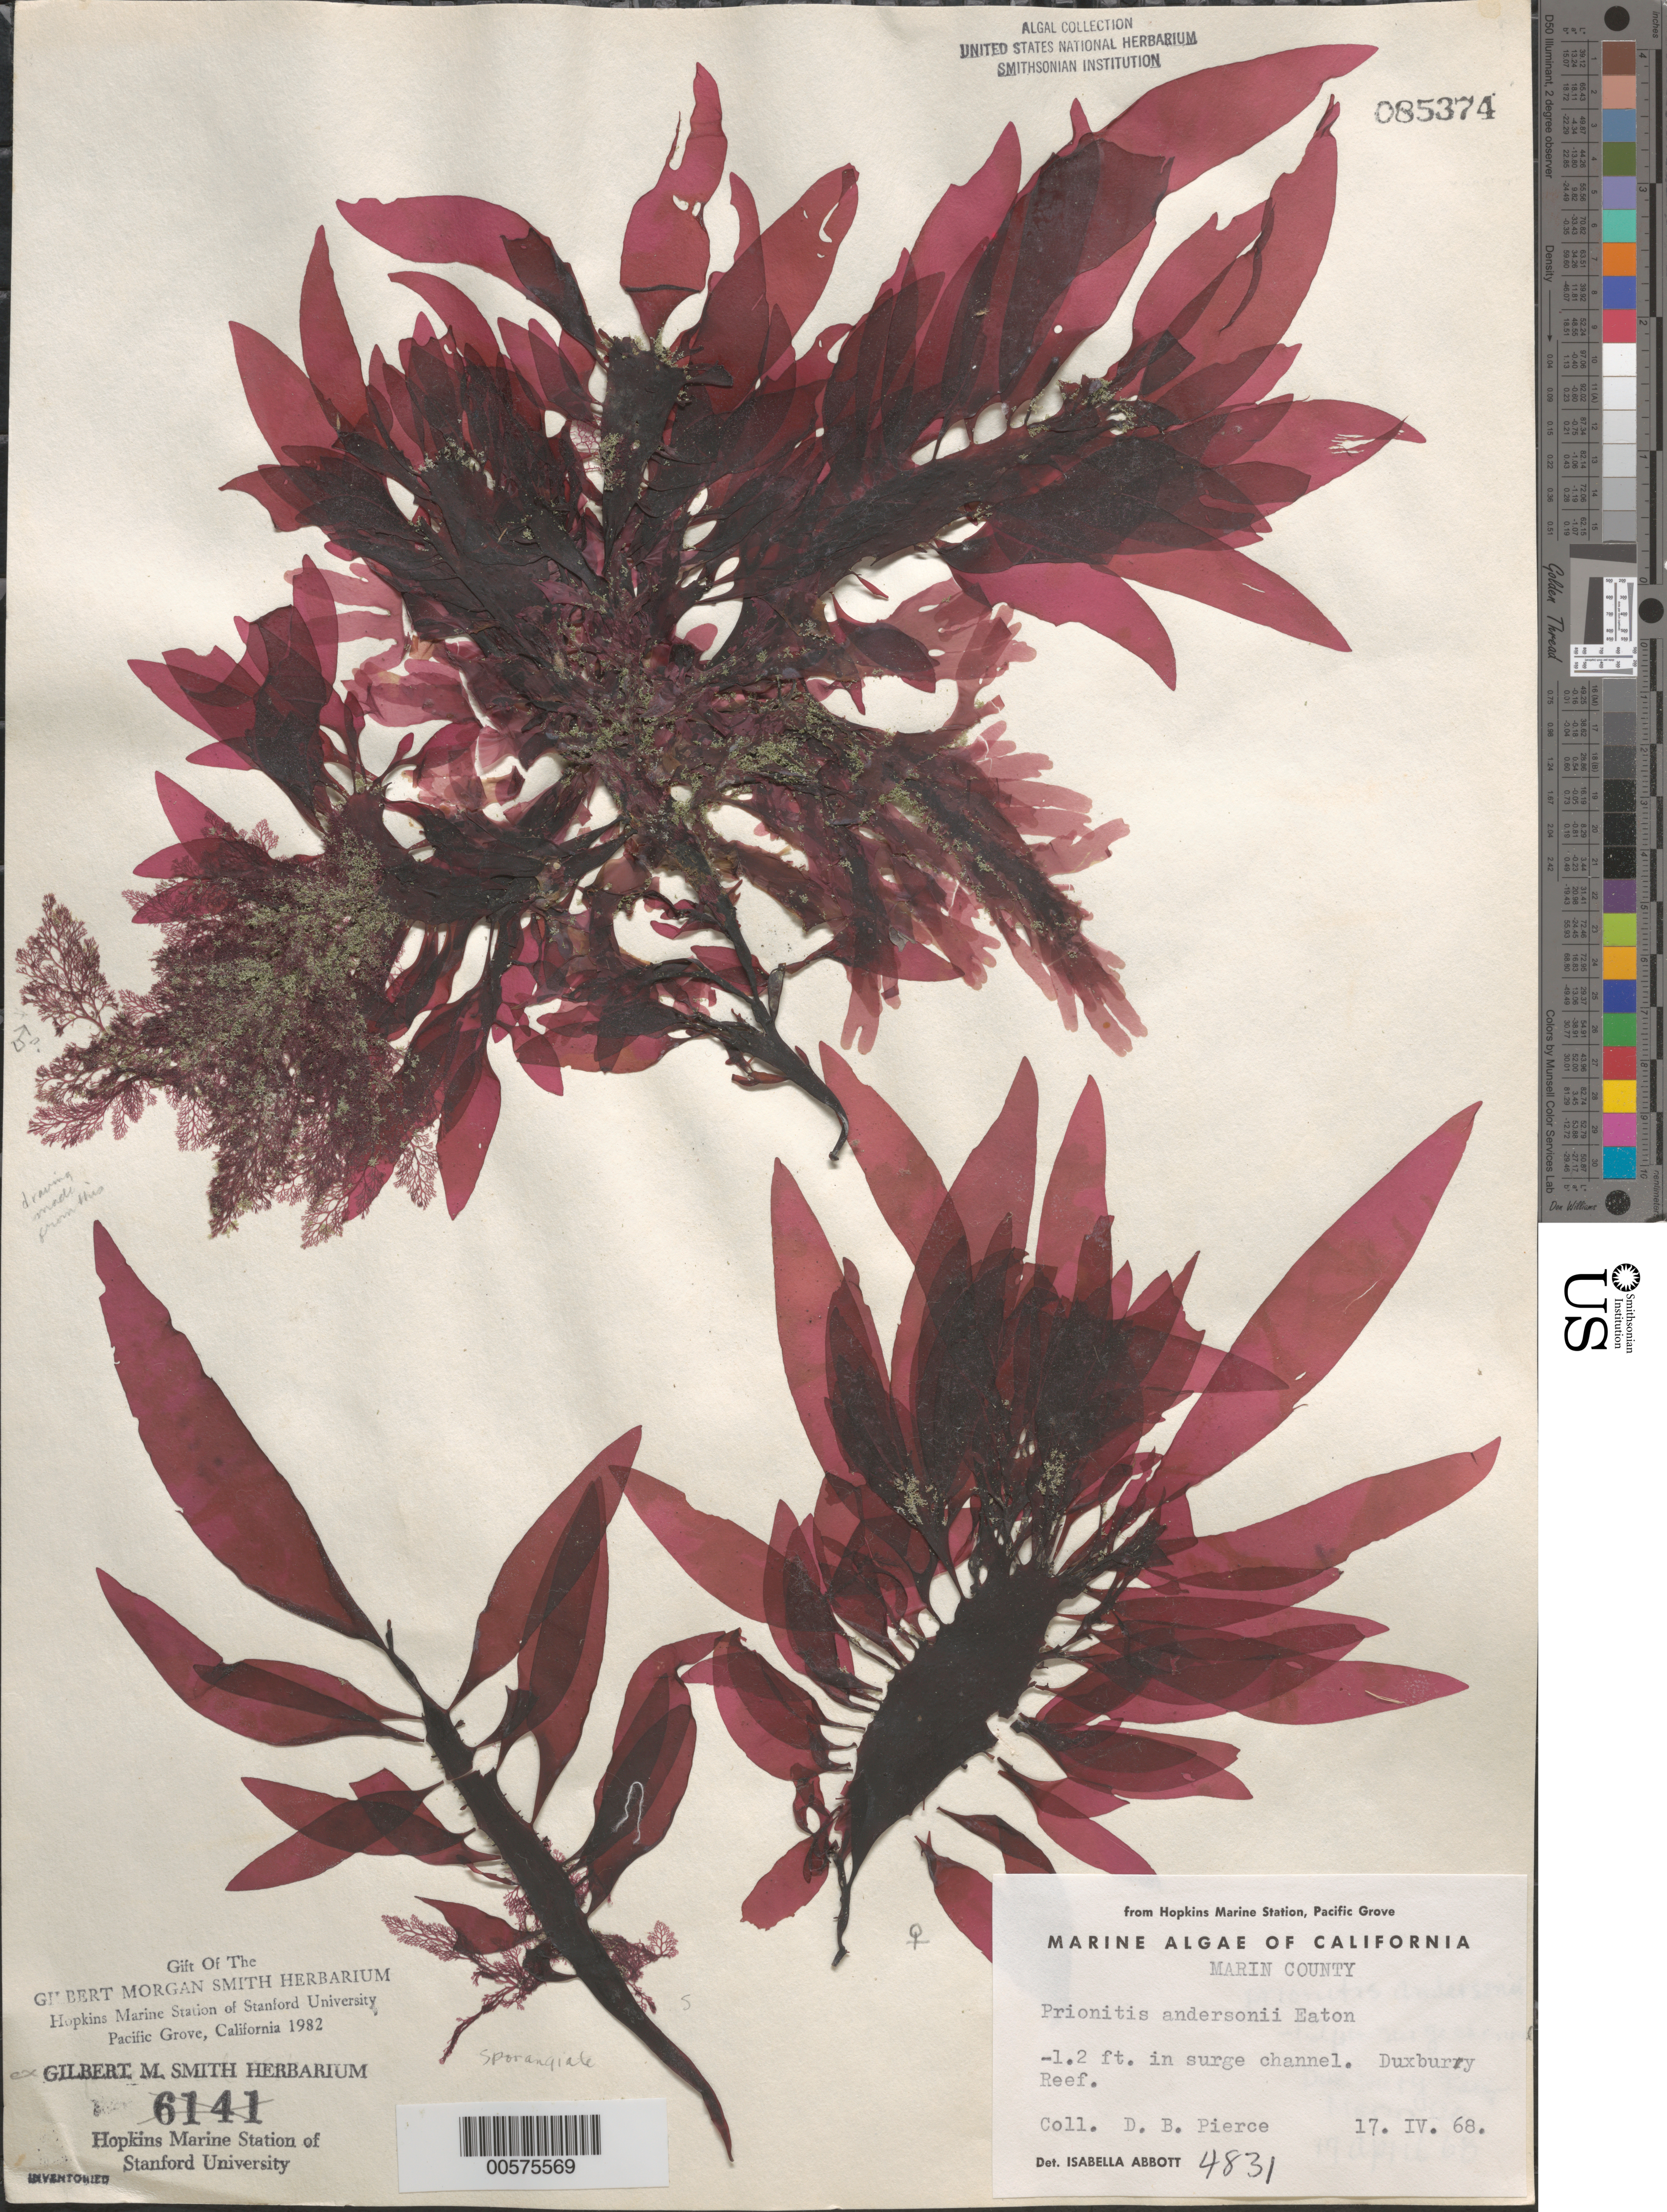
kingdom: Plantae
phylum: Rhodophyta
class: Florideophyceae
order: Cryptonemiales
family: Cryptonemiaceae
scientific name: Prionitis sternbergii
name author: (C. Agardh) J. Agardh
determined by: Algae name updating Project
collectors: D. Pierce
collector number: IAA 4831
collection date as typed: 17 Apr 1968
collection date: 1968-04-17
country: United States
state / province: California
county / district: Marin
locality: Duxbury Reef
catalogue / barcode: US 85374